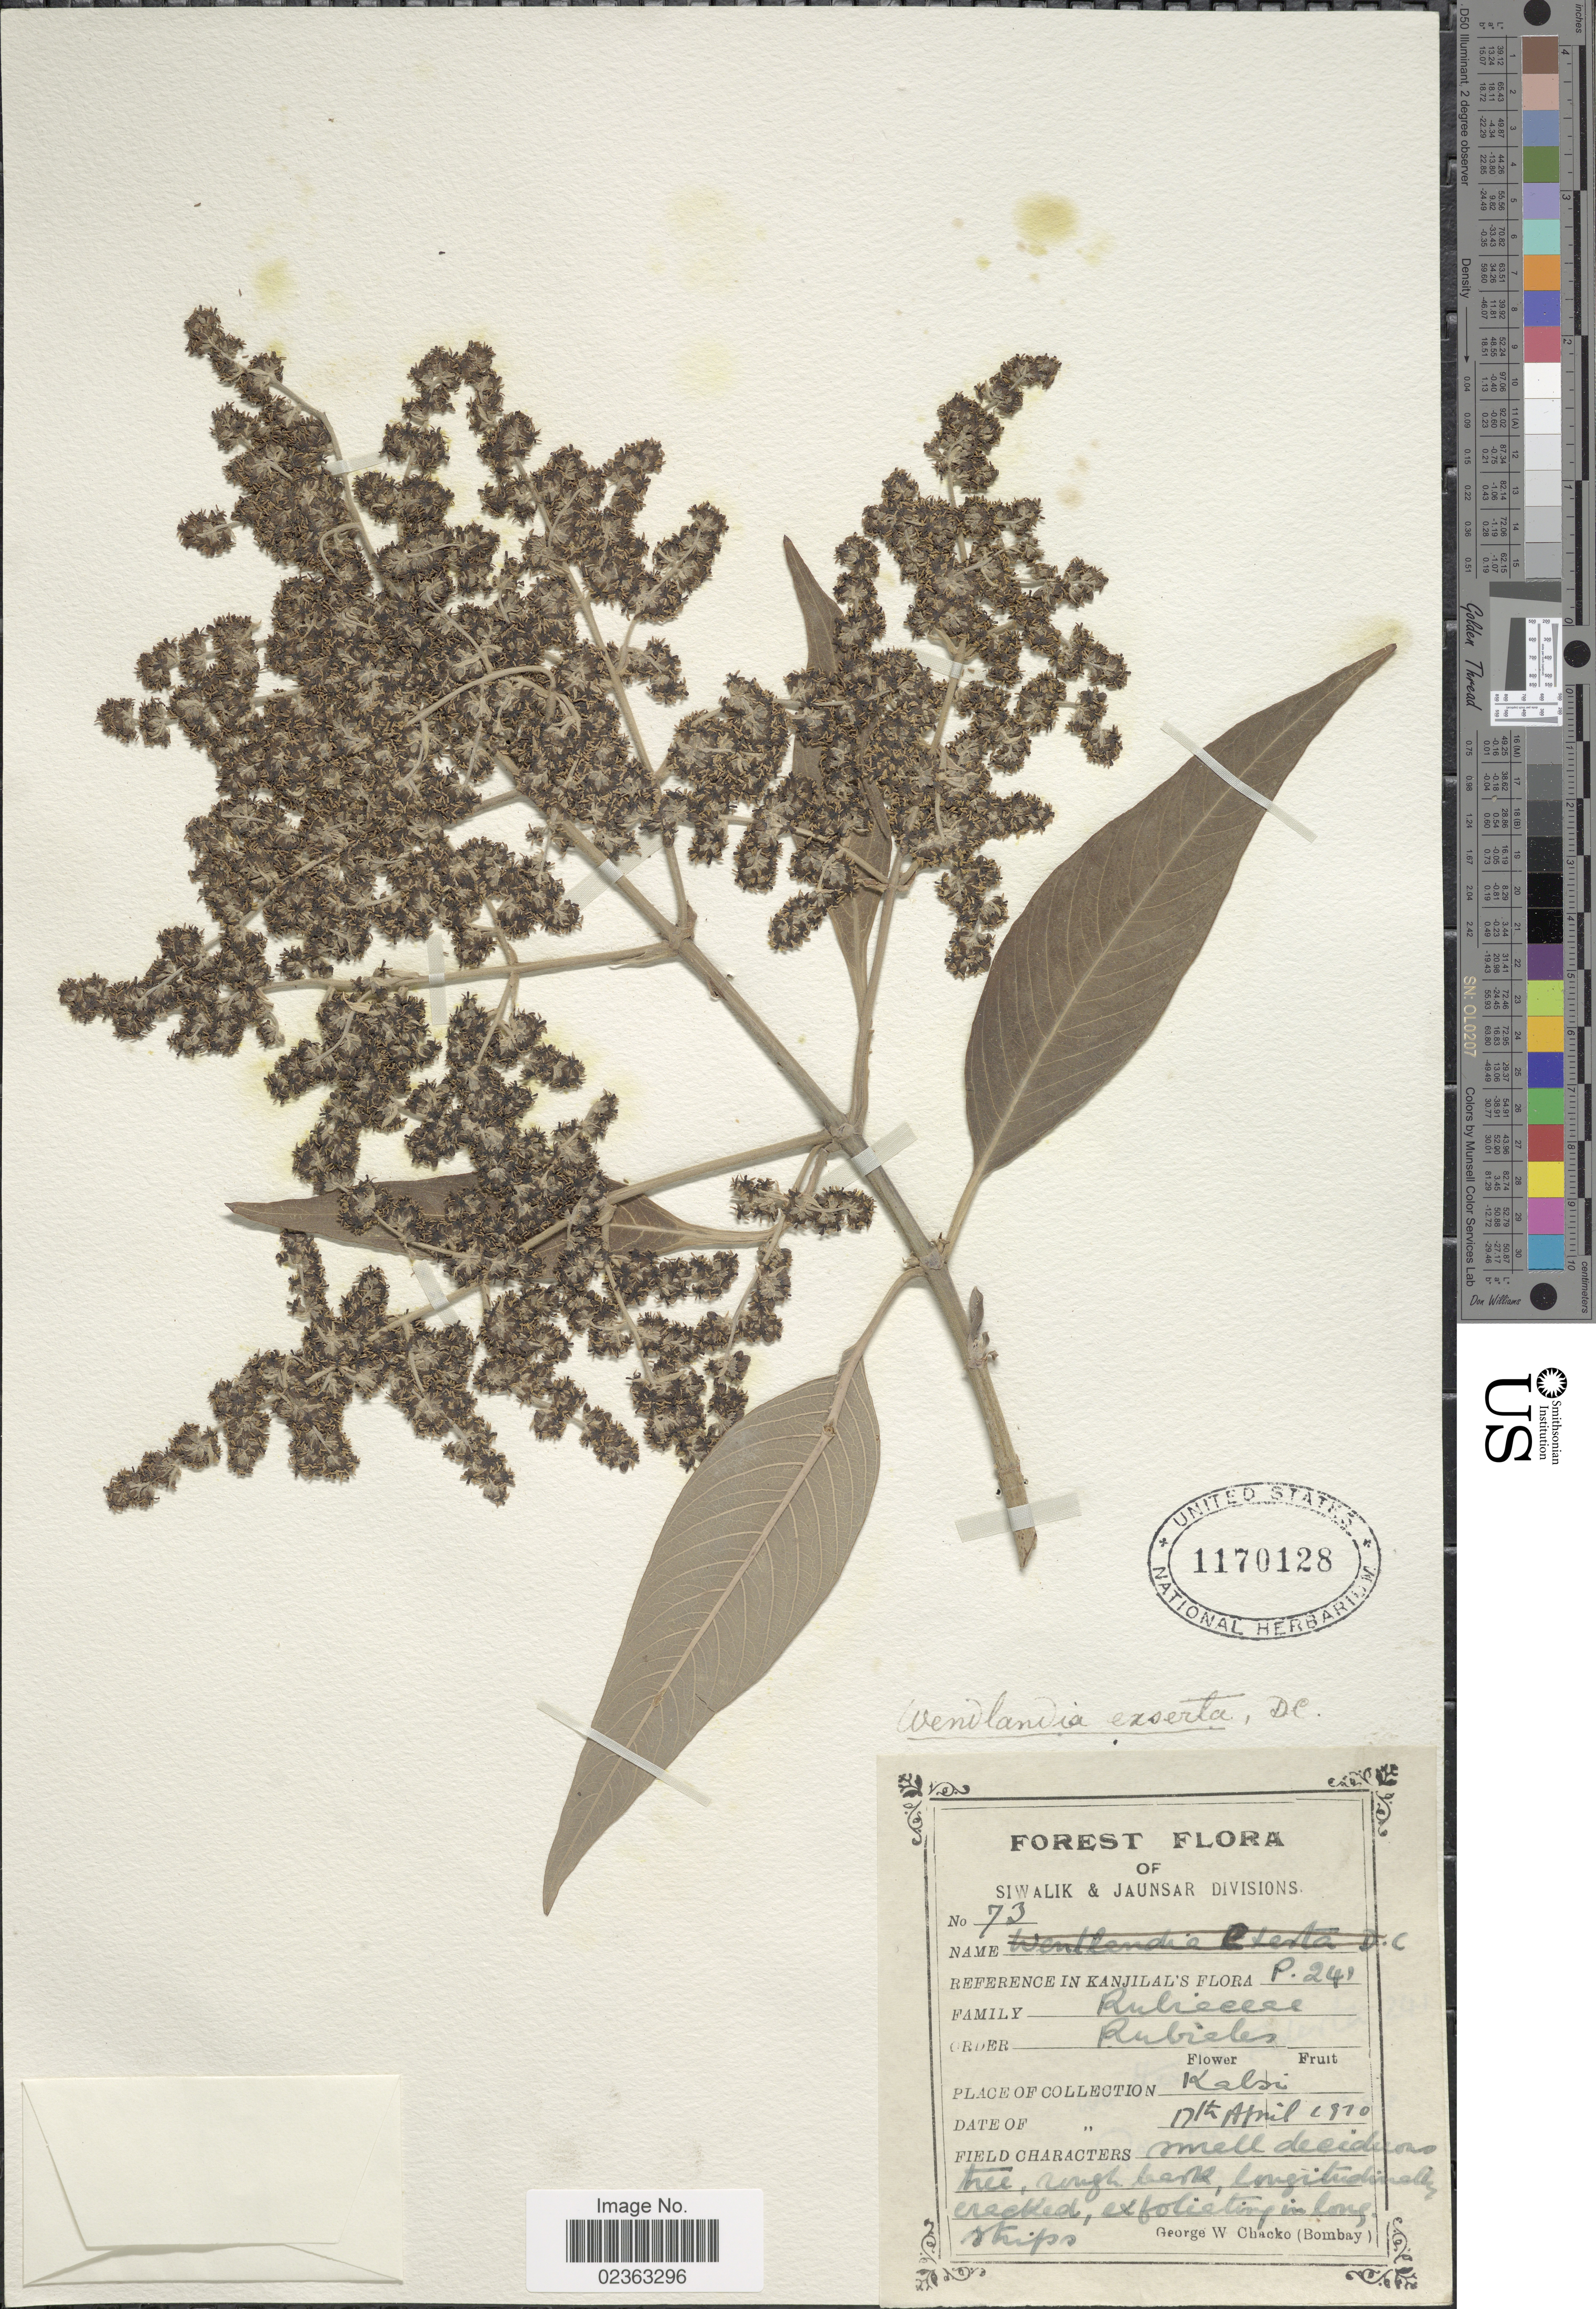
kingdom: Plantae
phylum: Tracheophyta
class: Magnoliopsida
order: Gentianales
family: Rubiaceae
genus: Wendlandia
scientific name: Wendlandia exserta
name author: (Roxb.) DC.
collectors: G. Chacko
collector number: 73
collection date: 1970-04-17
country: India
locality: Kalsi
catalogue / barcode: US 1170128